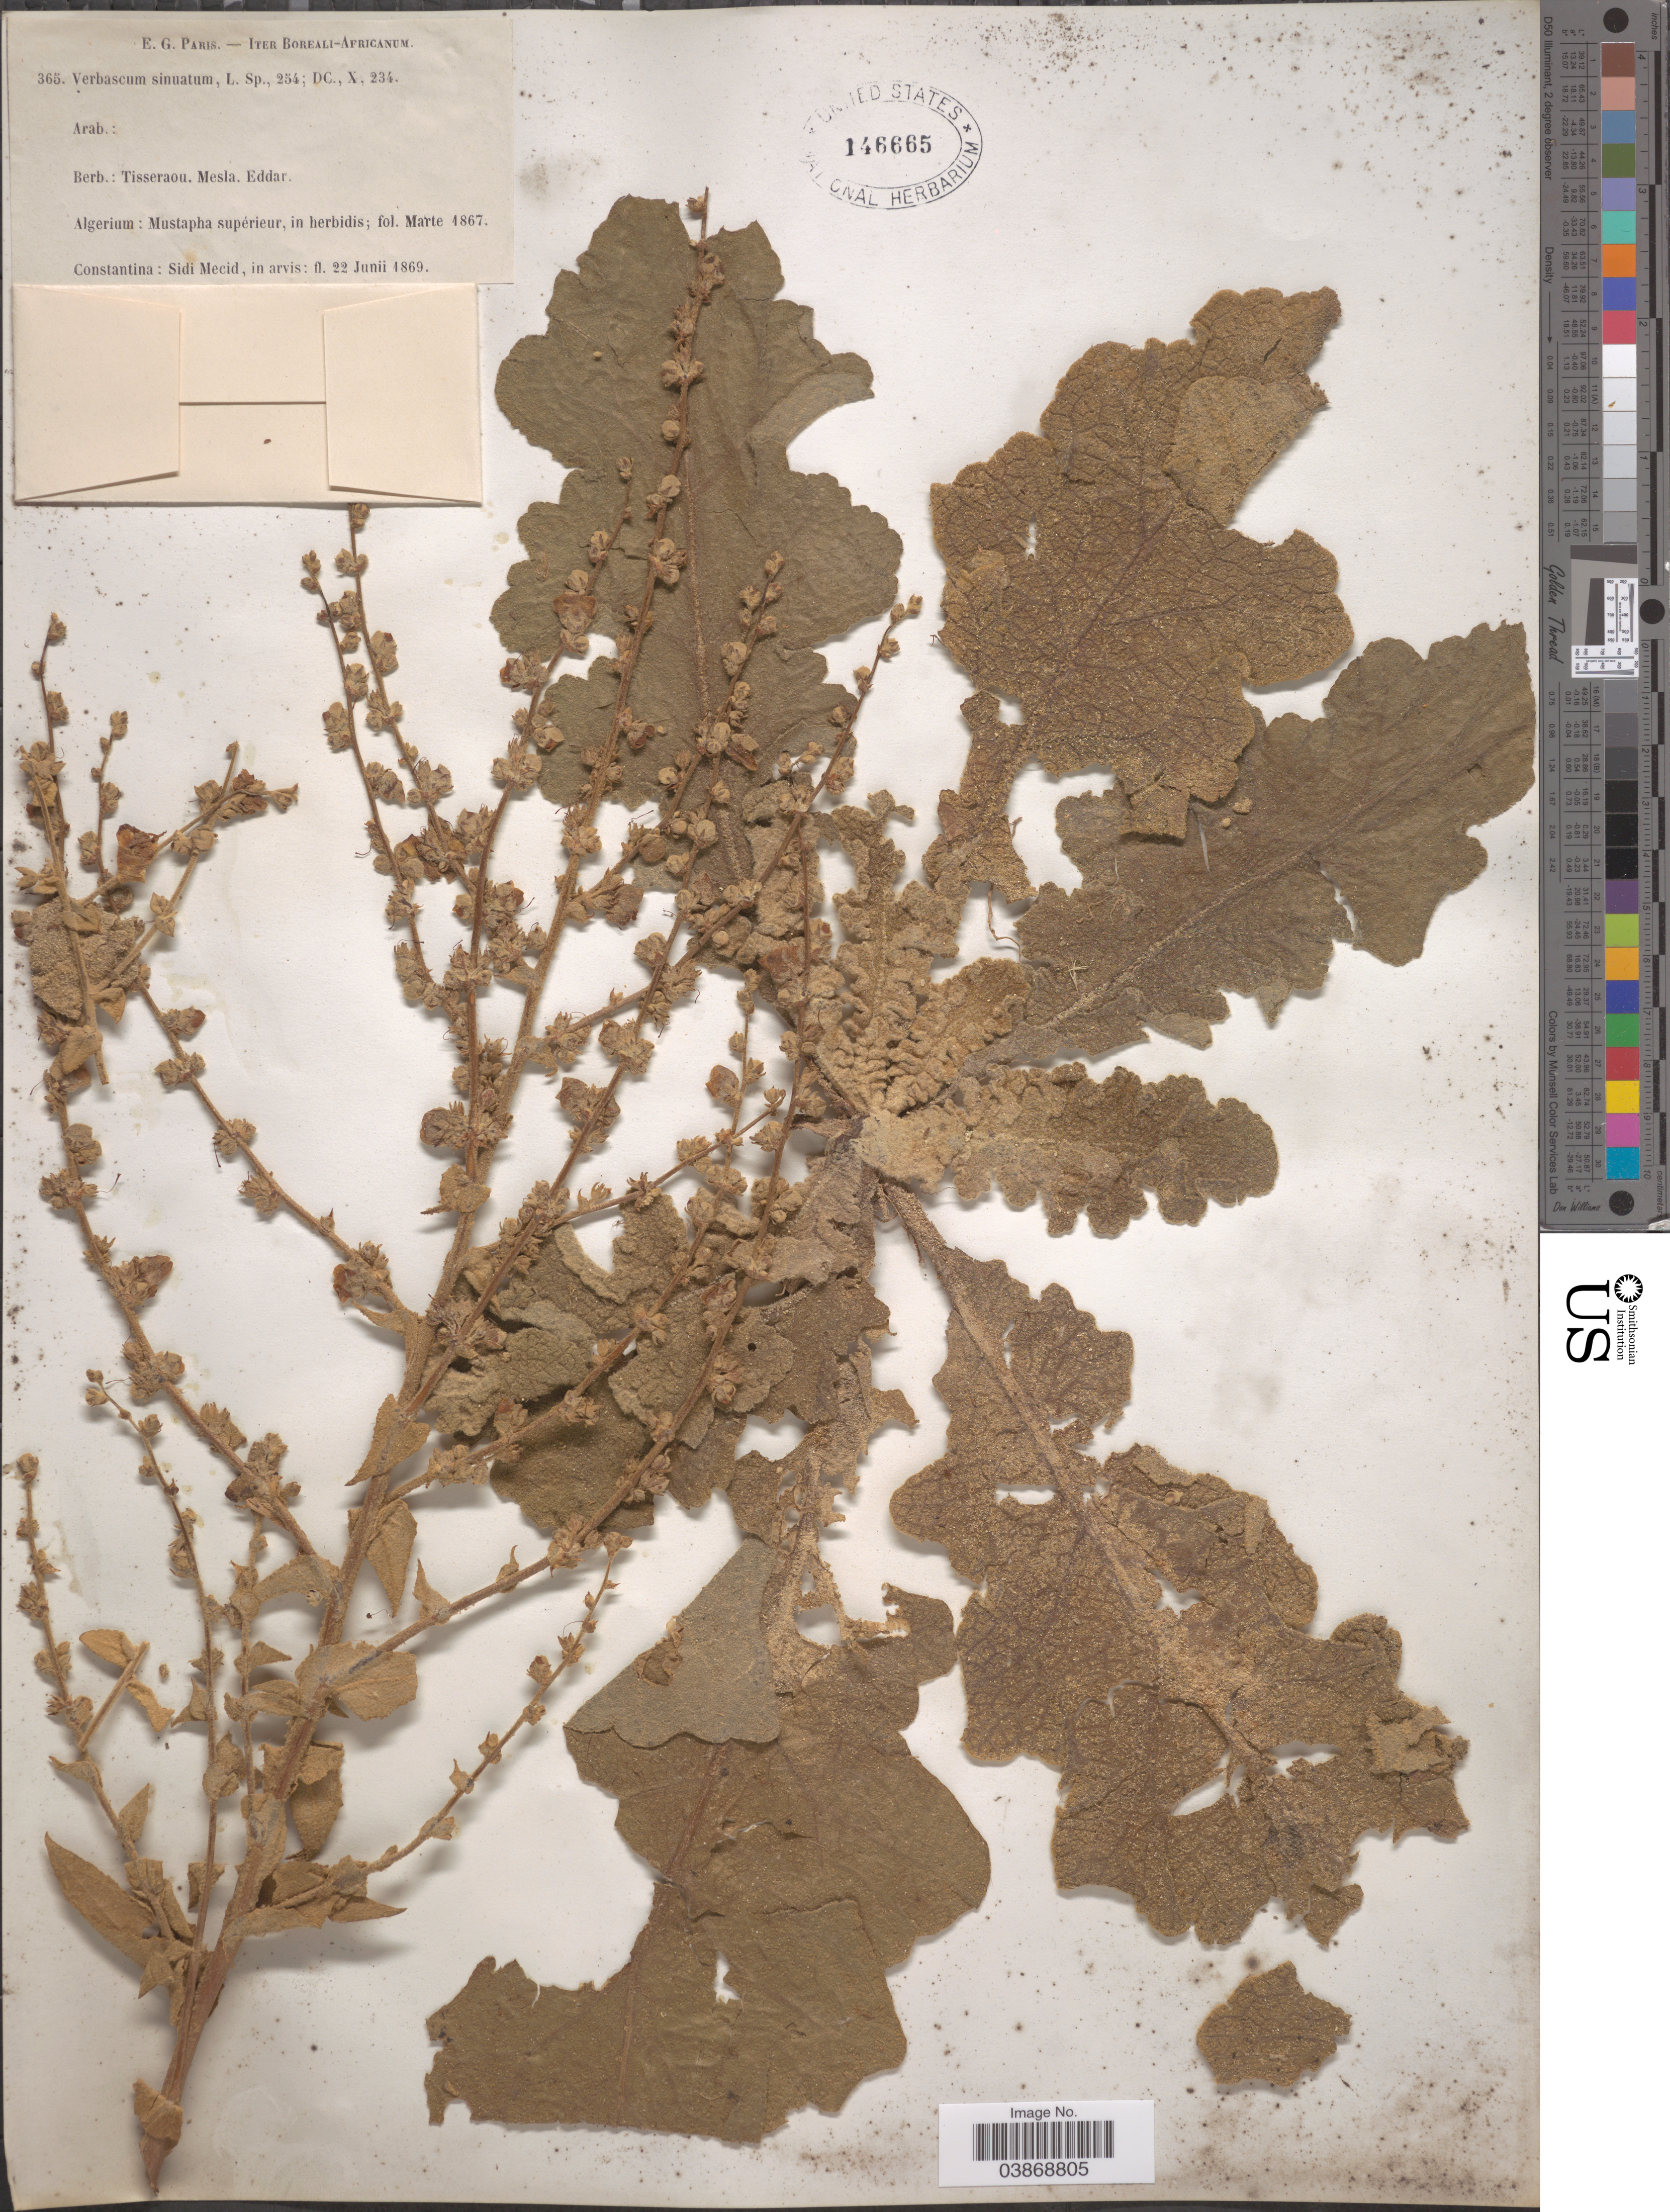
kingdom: Plantae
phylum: Tracheophyta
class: Magnoliopsida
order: Lamiales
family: Scrophulariaceae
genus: Verbascum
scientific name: Verbascum sinuatum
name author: L.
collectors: Paris, E.G.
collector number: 365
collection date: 1867-03/1869-06-22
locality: Berb.: Tisseraou. Mesla. Eddar.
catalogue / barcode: US 146665